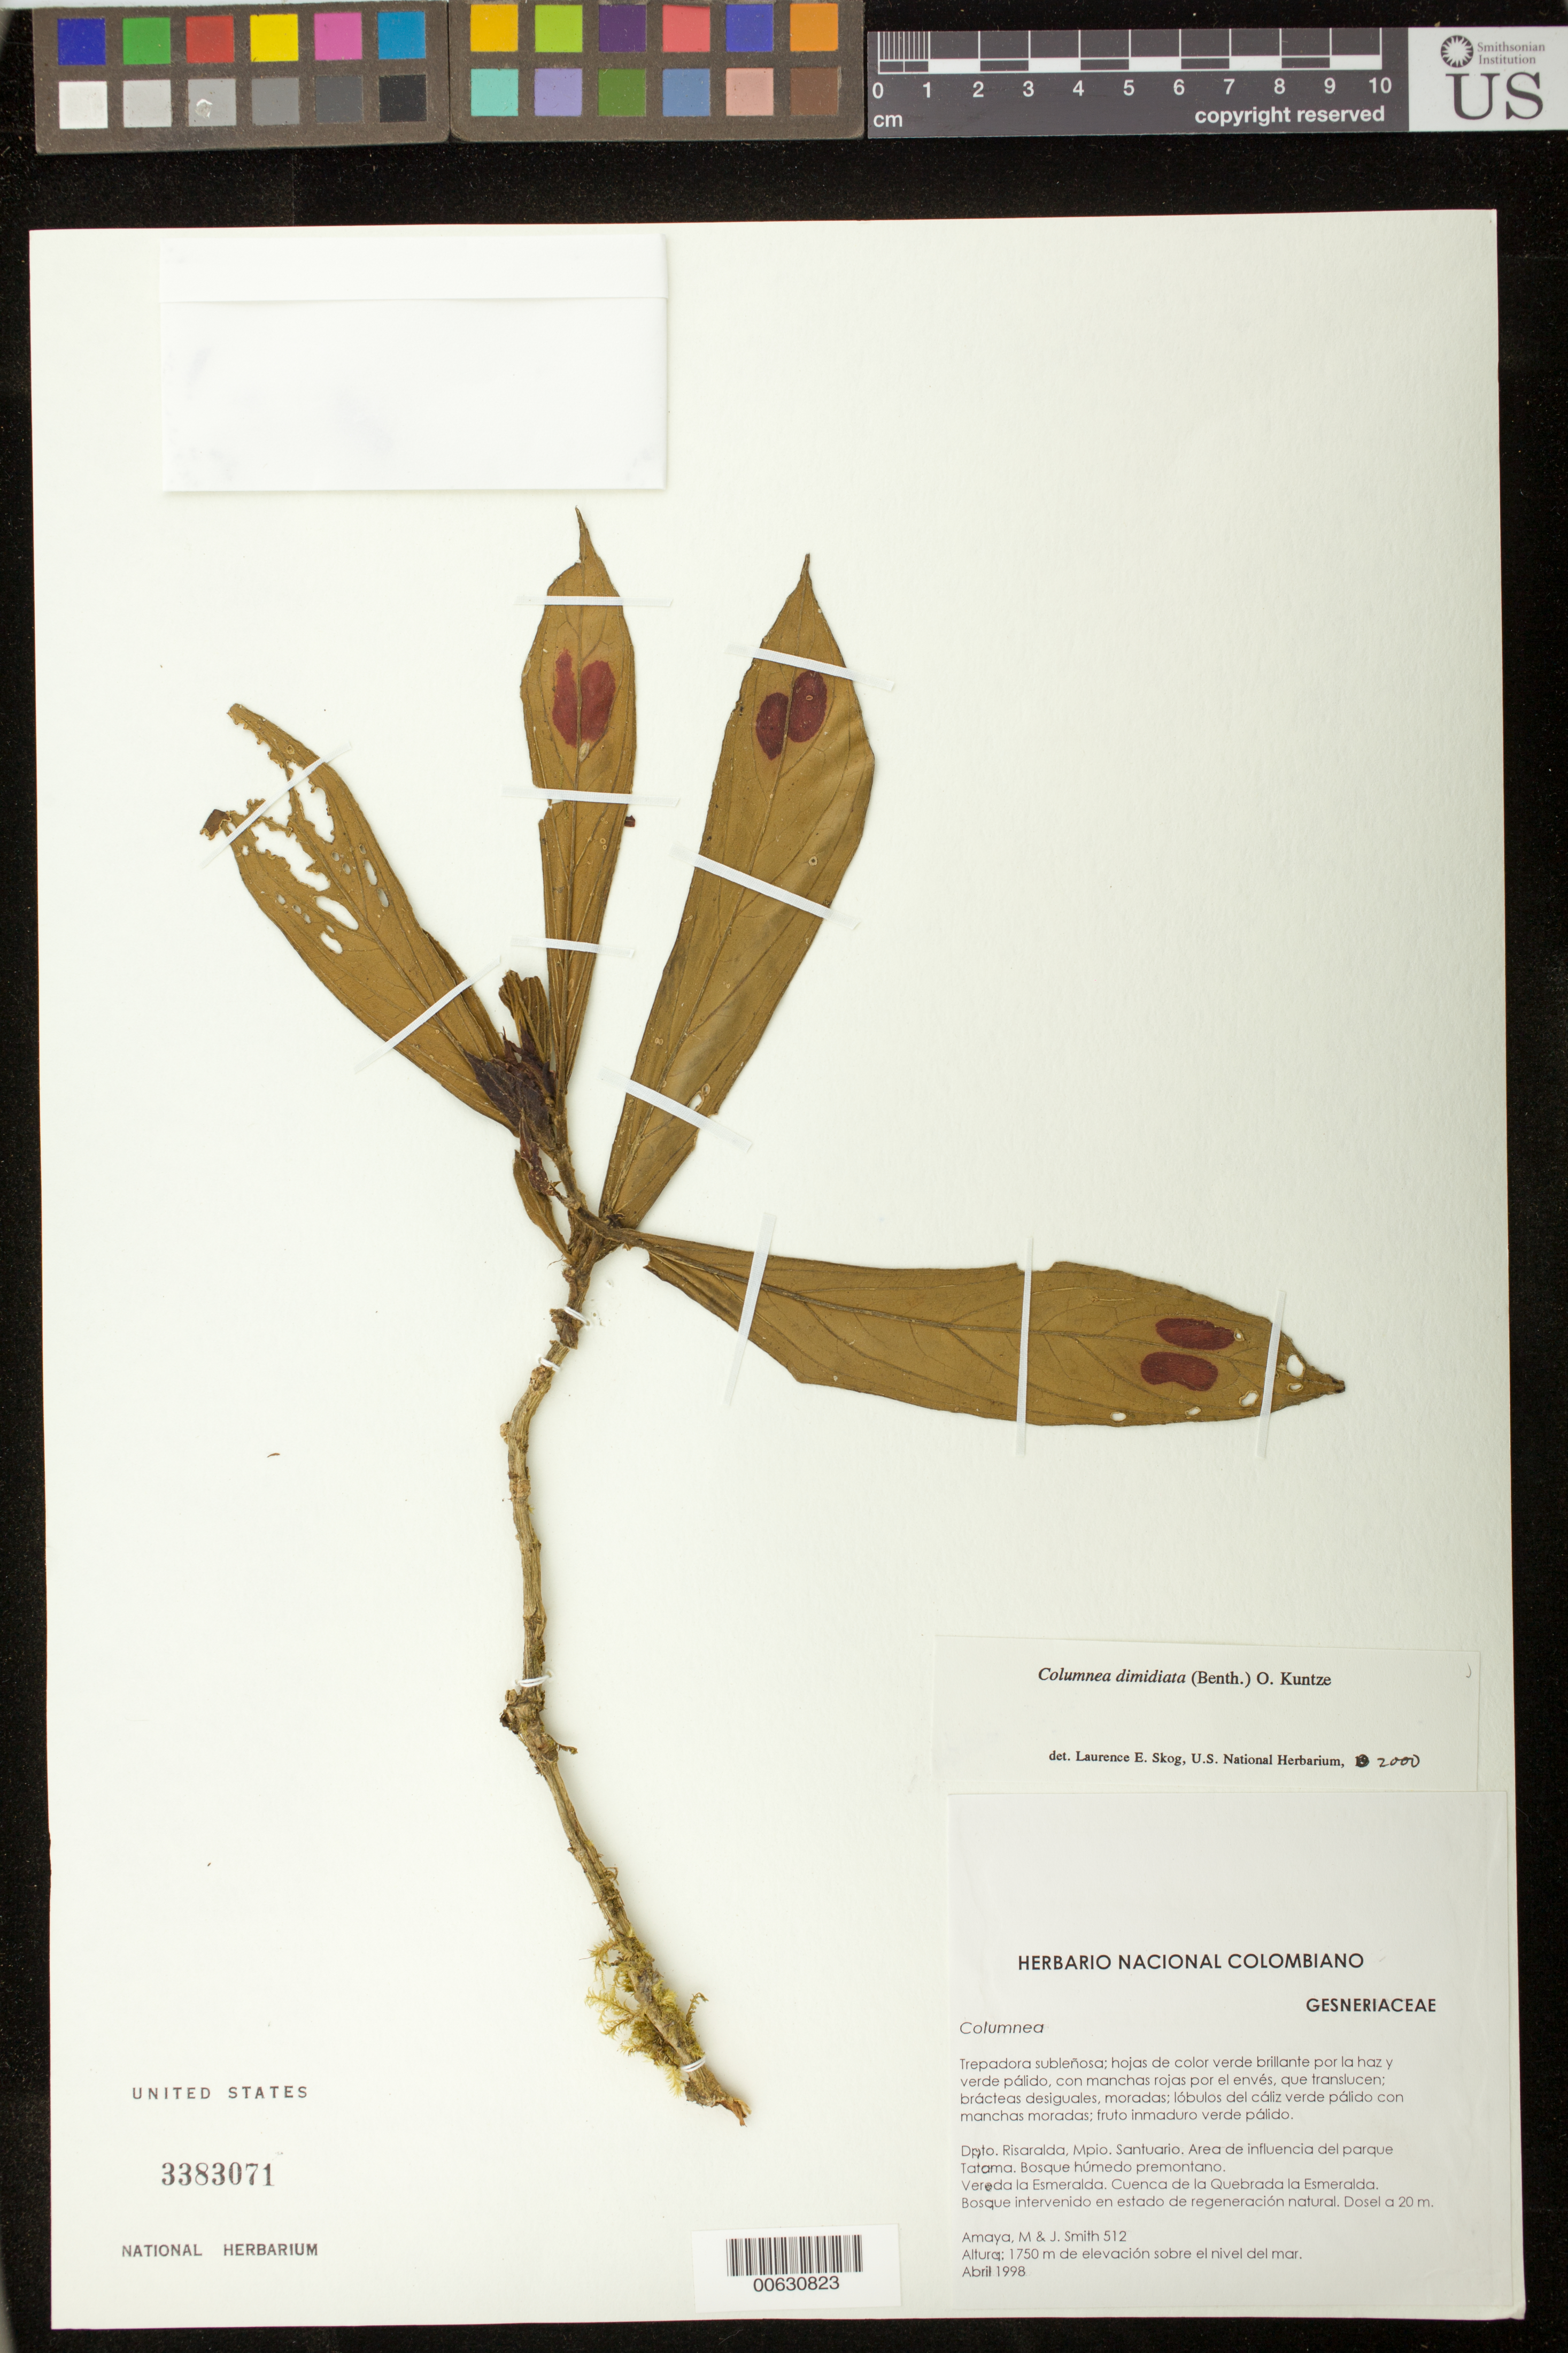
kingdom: Plantae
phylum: Tracheophyta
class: Magnoliopsida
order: Lamiales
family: Gesneriaceae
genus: Columnea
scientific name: Columnea dimidiata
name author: (Benth.) Kuntze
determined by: Skog, Laurence E.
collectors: M. Amaya & J. F. Smith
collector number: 512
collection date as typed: Apr 1998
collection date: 1998-04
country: Colombia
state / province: Risaralda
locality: Mpio. Santuario, area de influencia del parque Tatama, vereda la Esmeralda, cuenca de la Quebrada la Esmeralda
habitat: Bosque húmedo premontano; bosque intervenido en estado de regeneración natural; dosel a 20 m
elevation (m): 1750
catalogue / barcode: US 3383071